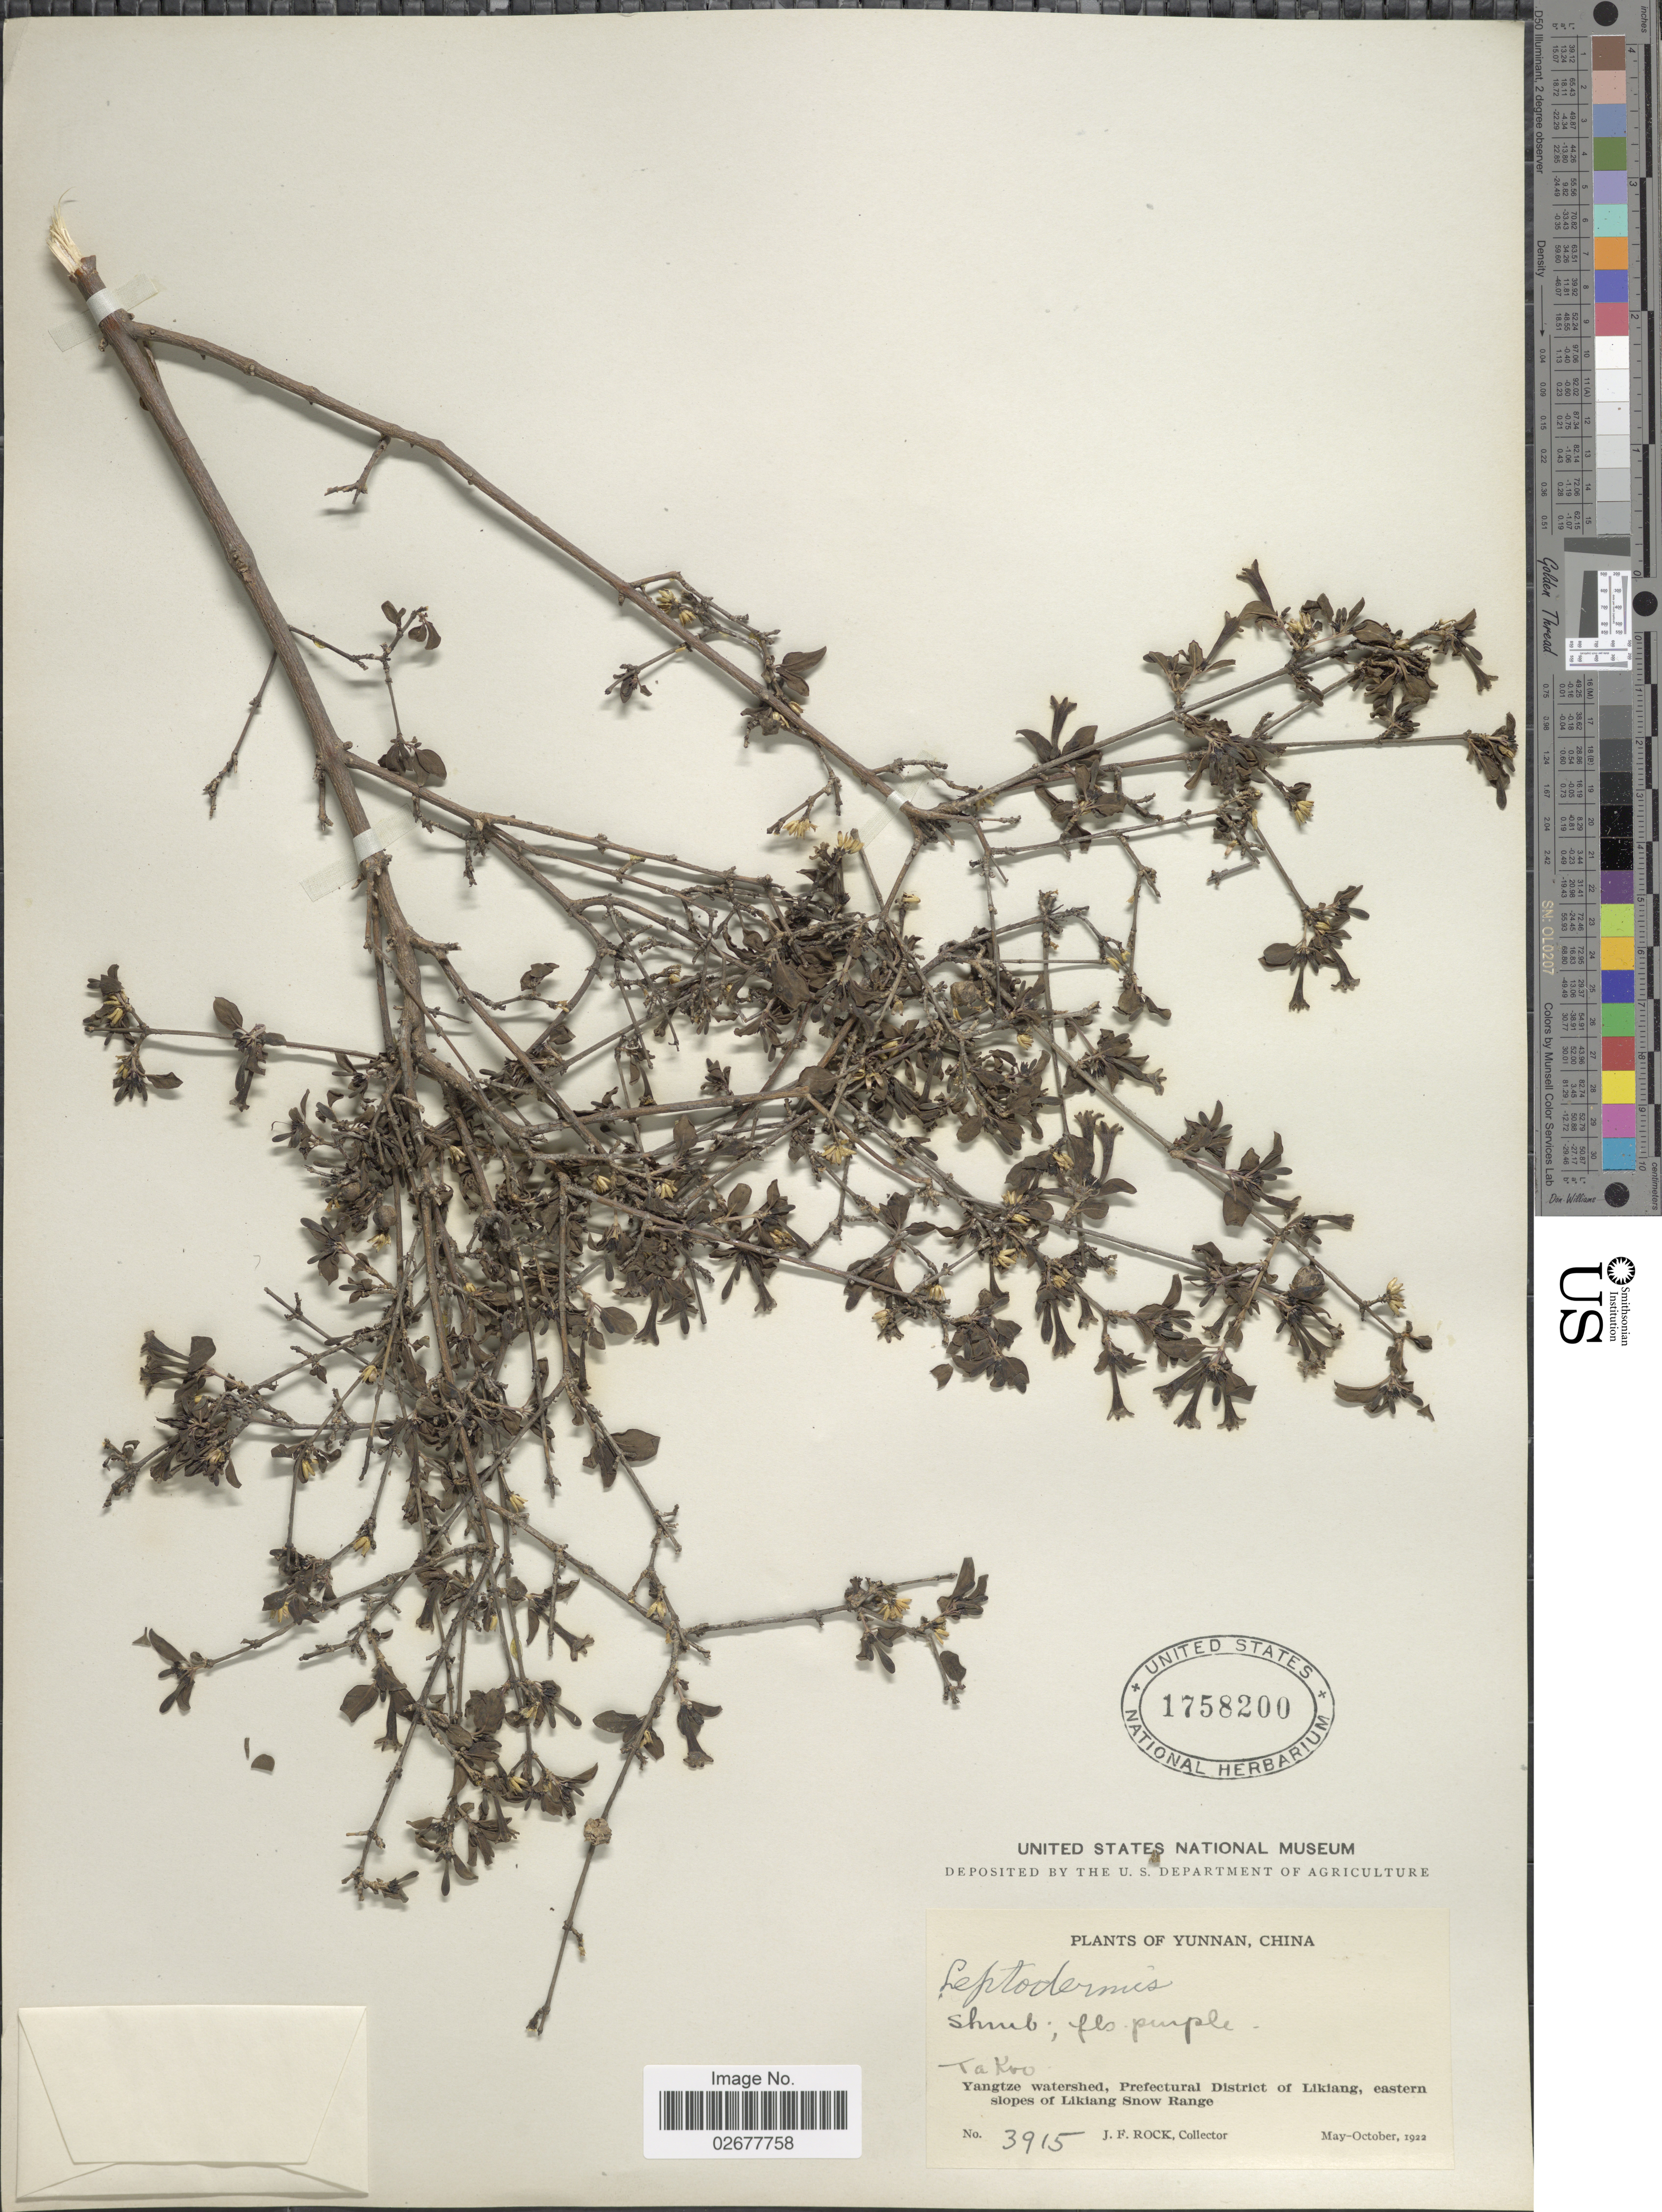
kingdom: Plantae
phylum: Tracheophyta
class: Magnoliopsida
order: Gentianales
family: Rubiaceae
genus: Leptodermis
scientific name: Leptodermis sp.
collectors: J. Rock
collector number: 3915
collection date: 1922-05/1922-10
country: China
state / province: Yunnan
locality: Ta Koo. Yangtze watershed, Prefectural District of Likiang, eastern slopes of Likiang Snow Range.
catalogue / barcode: US 1758200